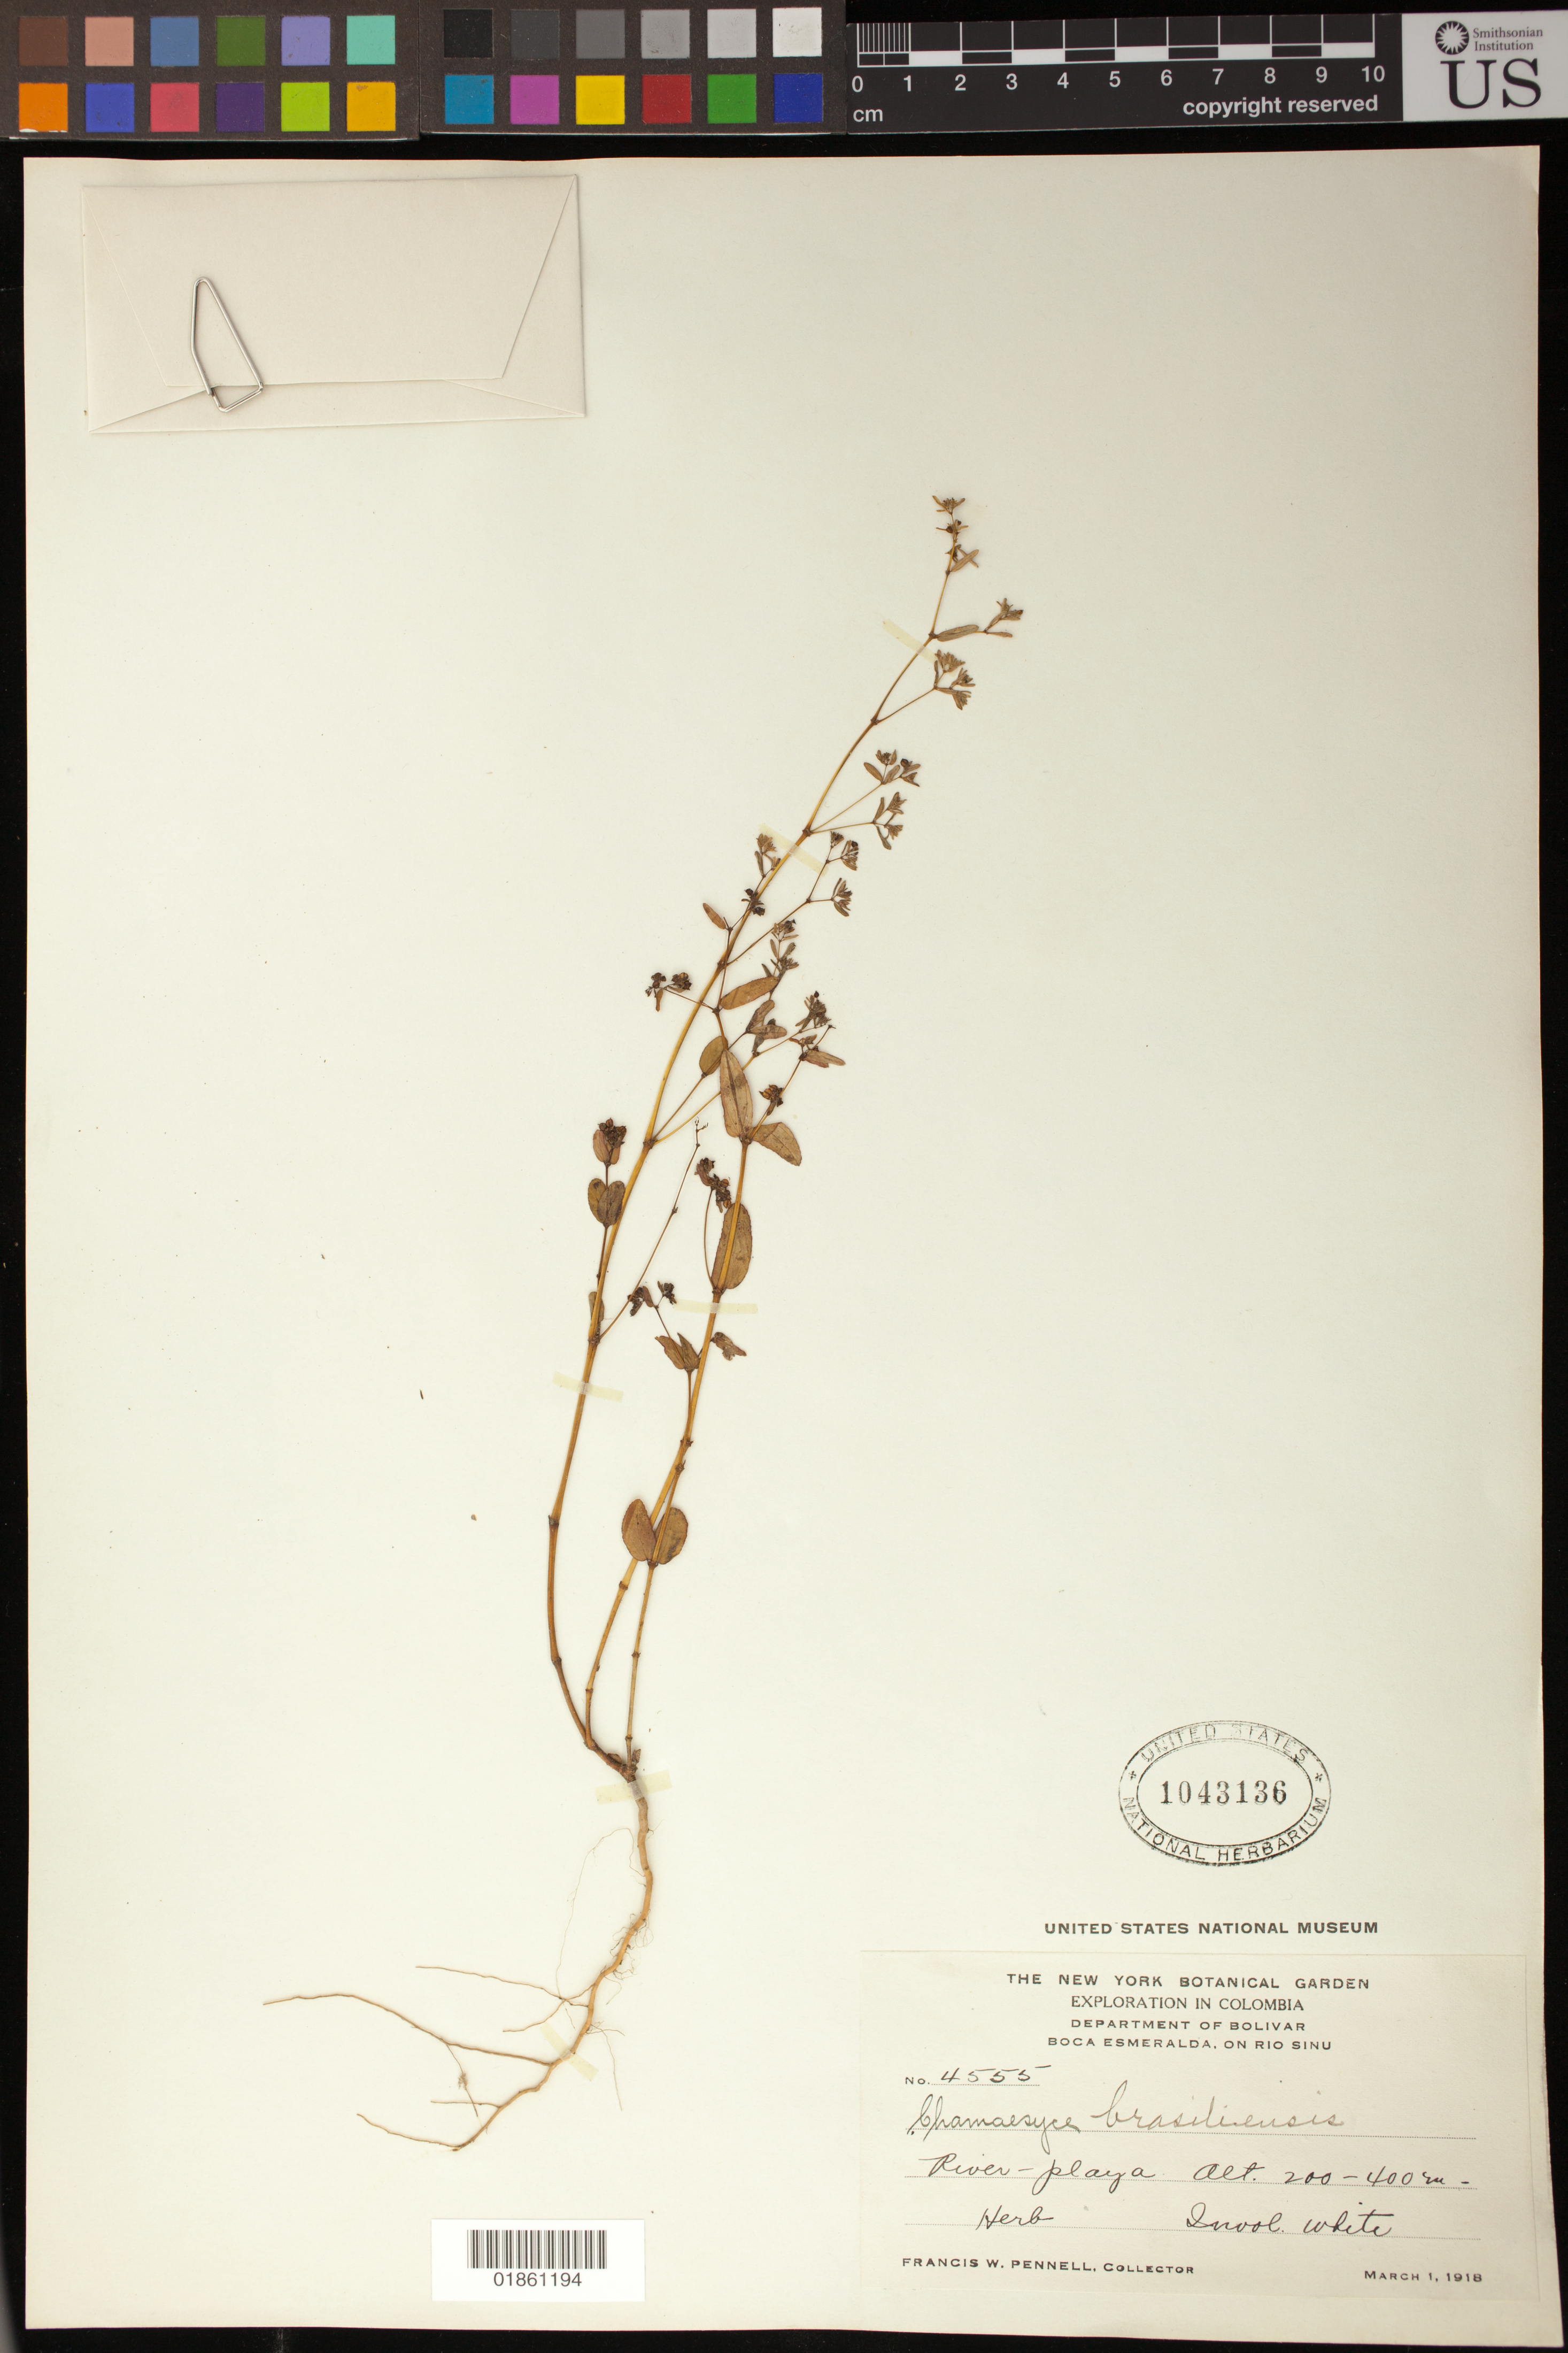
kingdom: Plantae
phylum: Tracheophyta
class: Magnoliopsida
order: Malpighiales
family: Euphorbiaceae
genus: Euphorbia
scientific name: Euphorbia hyssopifolia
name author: L.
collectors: F. W. Pennell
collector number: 4555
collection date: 1918-03-01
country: Colombia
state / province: Bolívar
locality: Boca Esmeralda, on Rio Sinu; River-playa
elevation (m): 200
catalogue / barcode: US 1043136